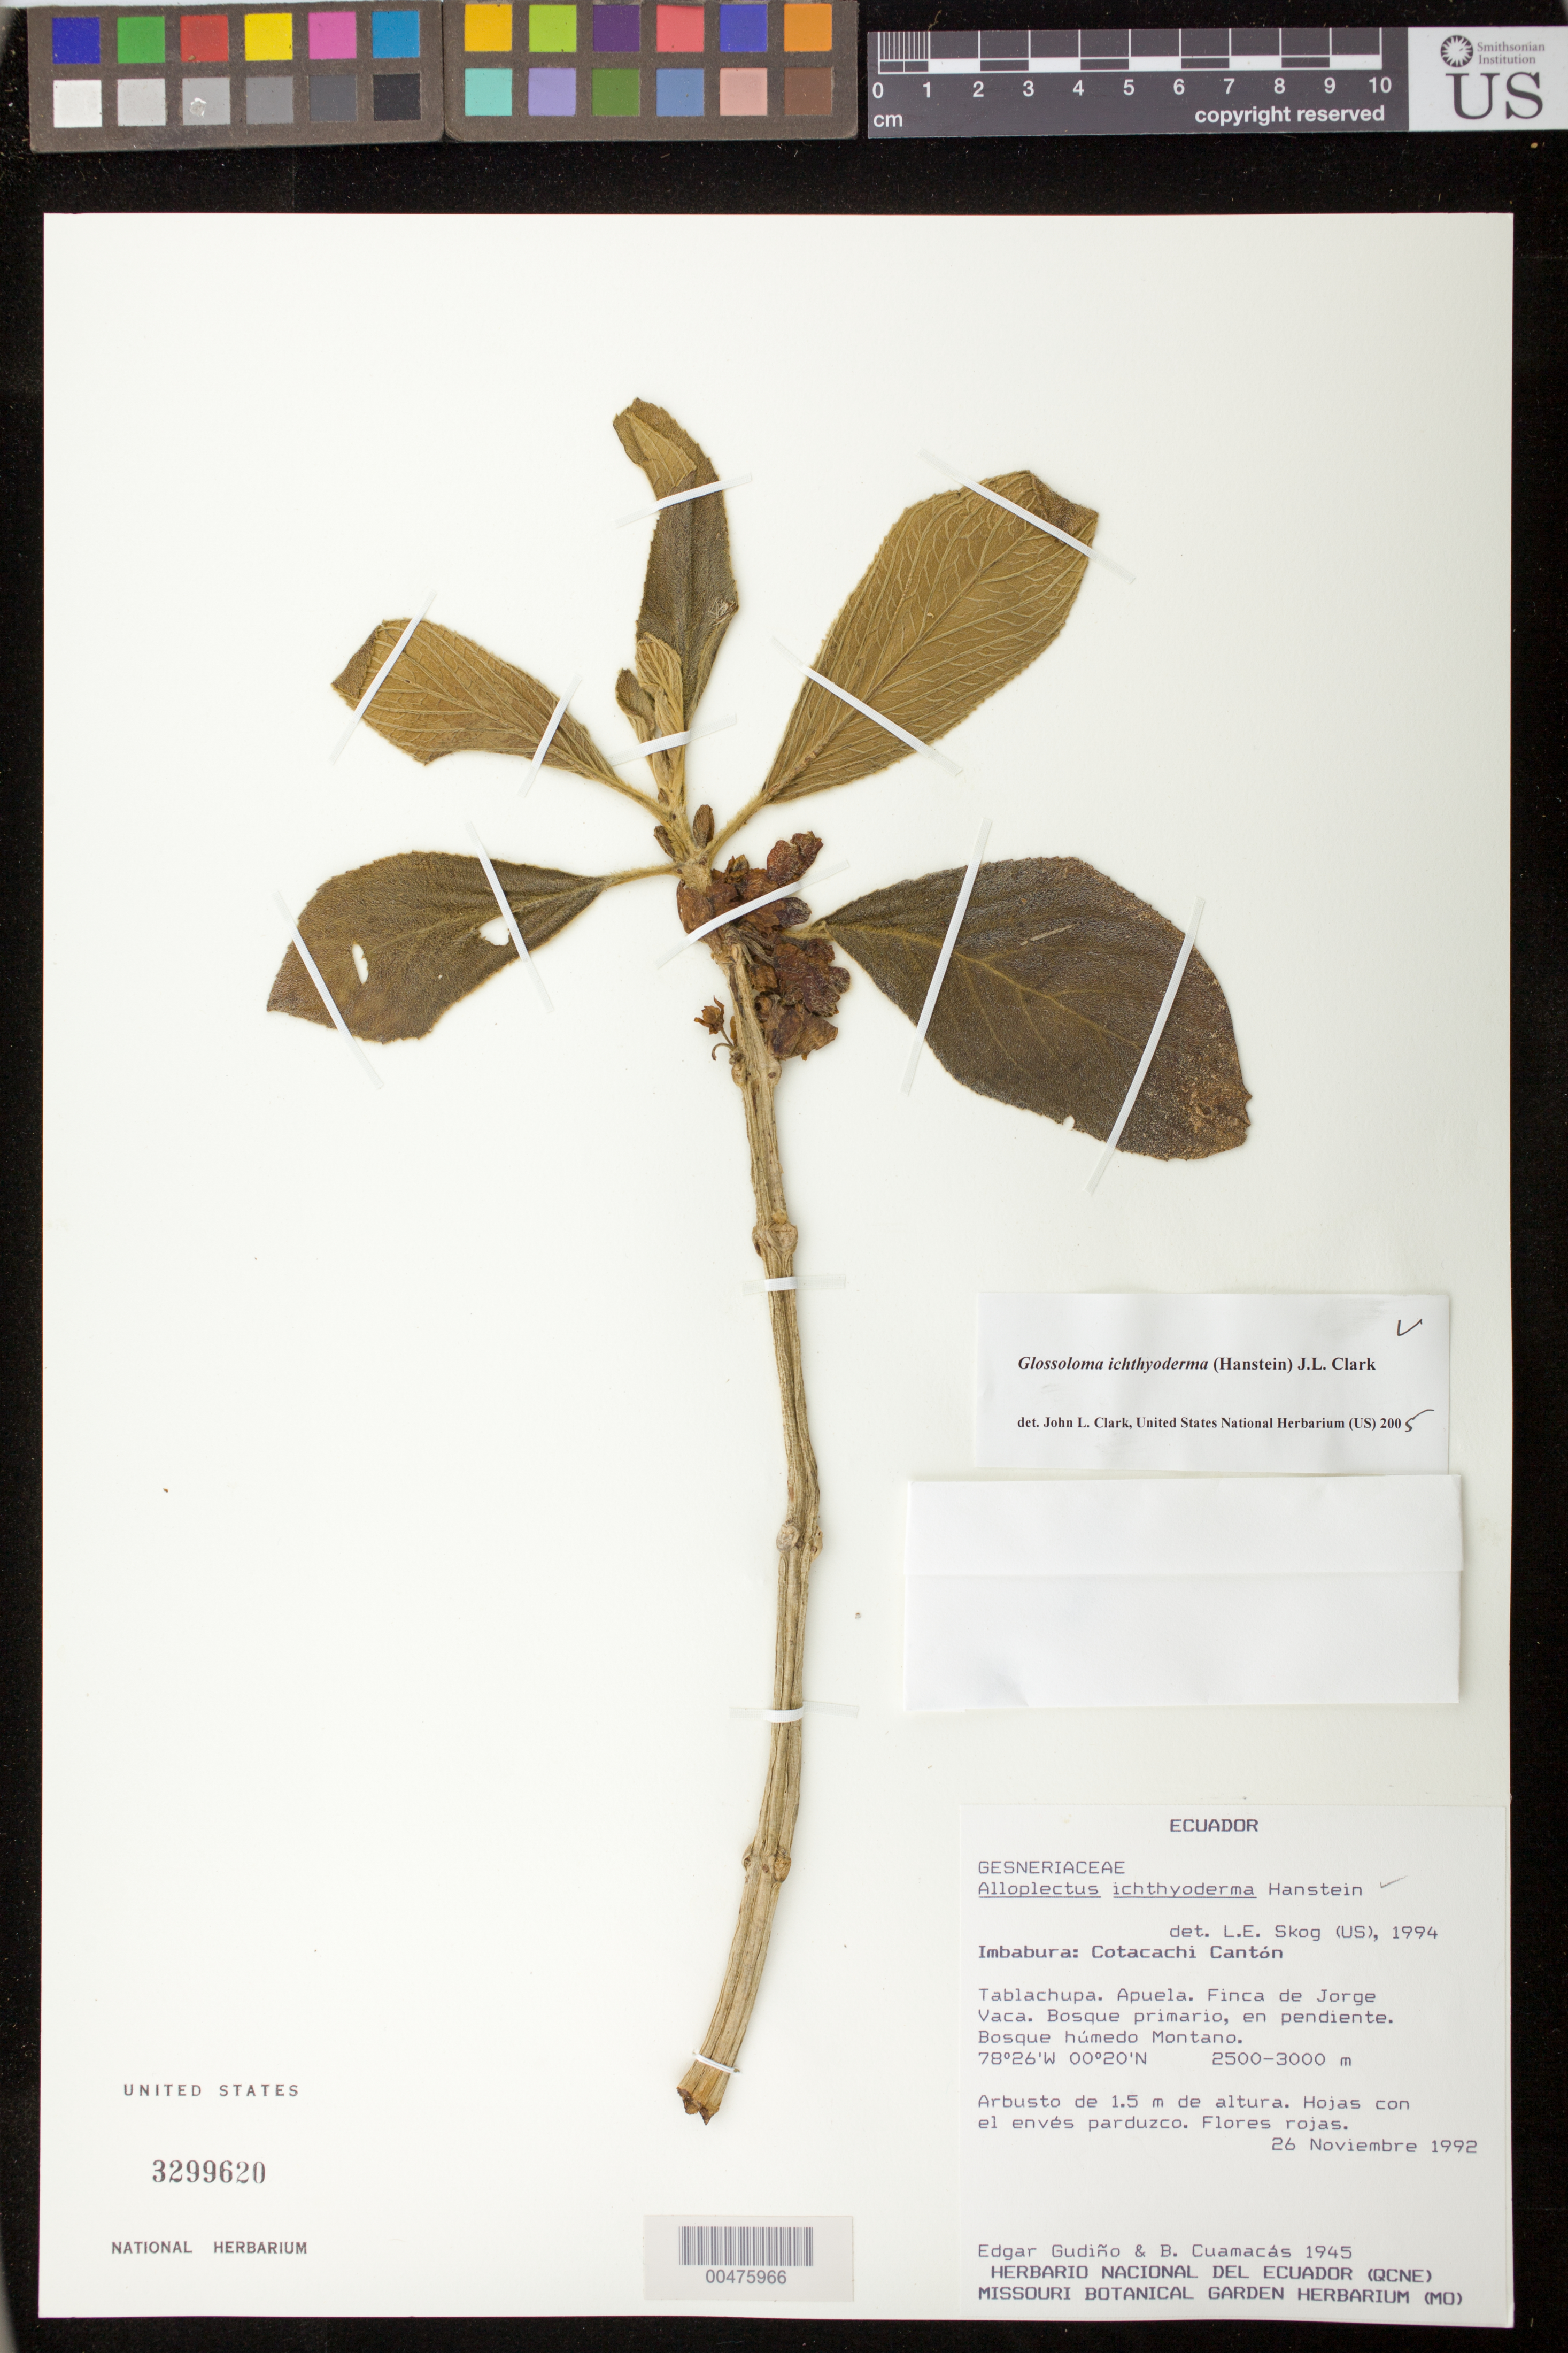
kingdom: Plantae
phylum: Tracheophyta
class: Magnoliopsida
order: Lamiales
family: Gesneriaceae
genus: Glossoloma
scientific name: Glossoloma ichthyoderma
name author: (Hanst.) J.L. Clark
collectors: E. Gudiño & B. Cuamacas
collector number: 1945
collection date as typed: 26 Nov 1992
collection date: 1992-11-26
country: Ecuador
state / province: Imbabura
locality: Cotacachi Canton. Tablachupa. Apuela. Finca de Jorge Vaca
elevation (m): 2500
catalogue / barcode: US 3299620